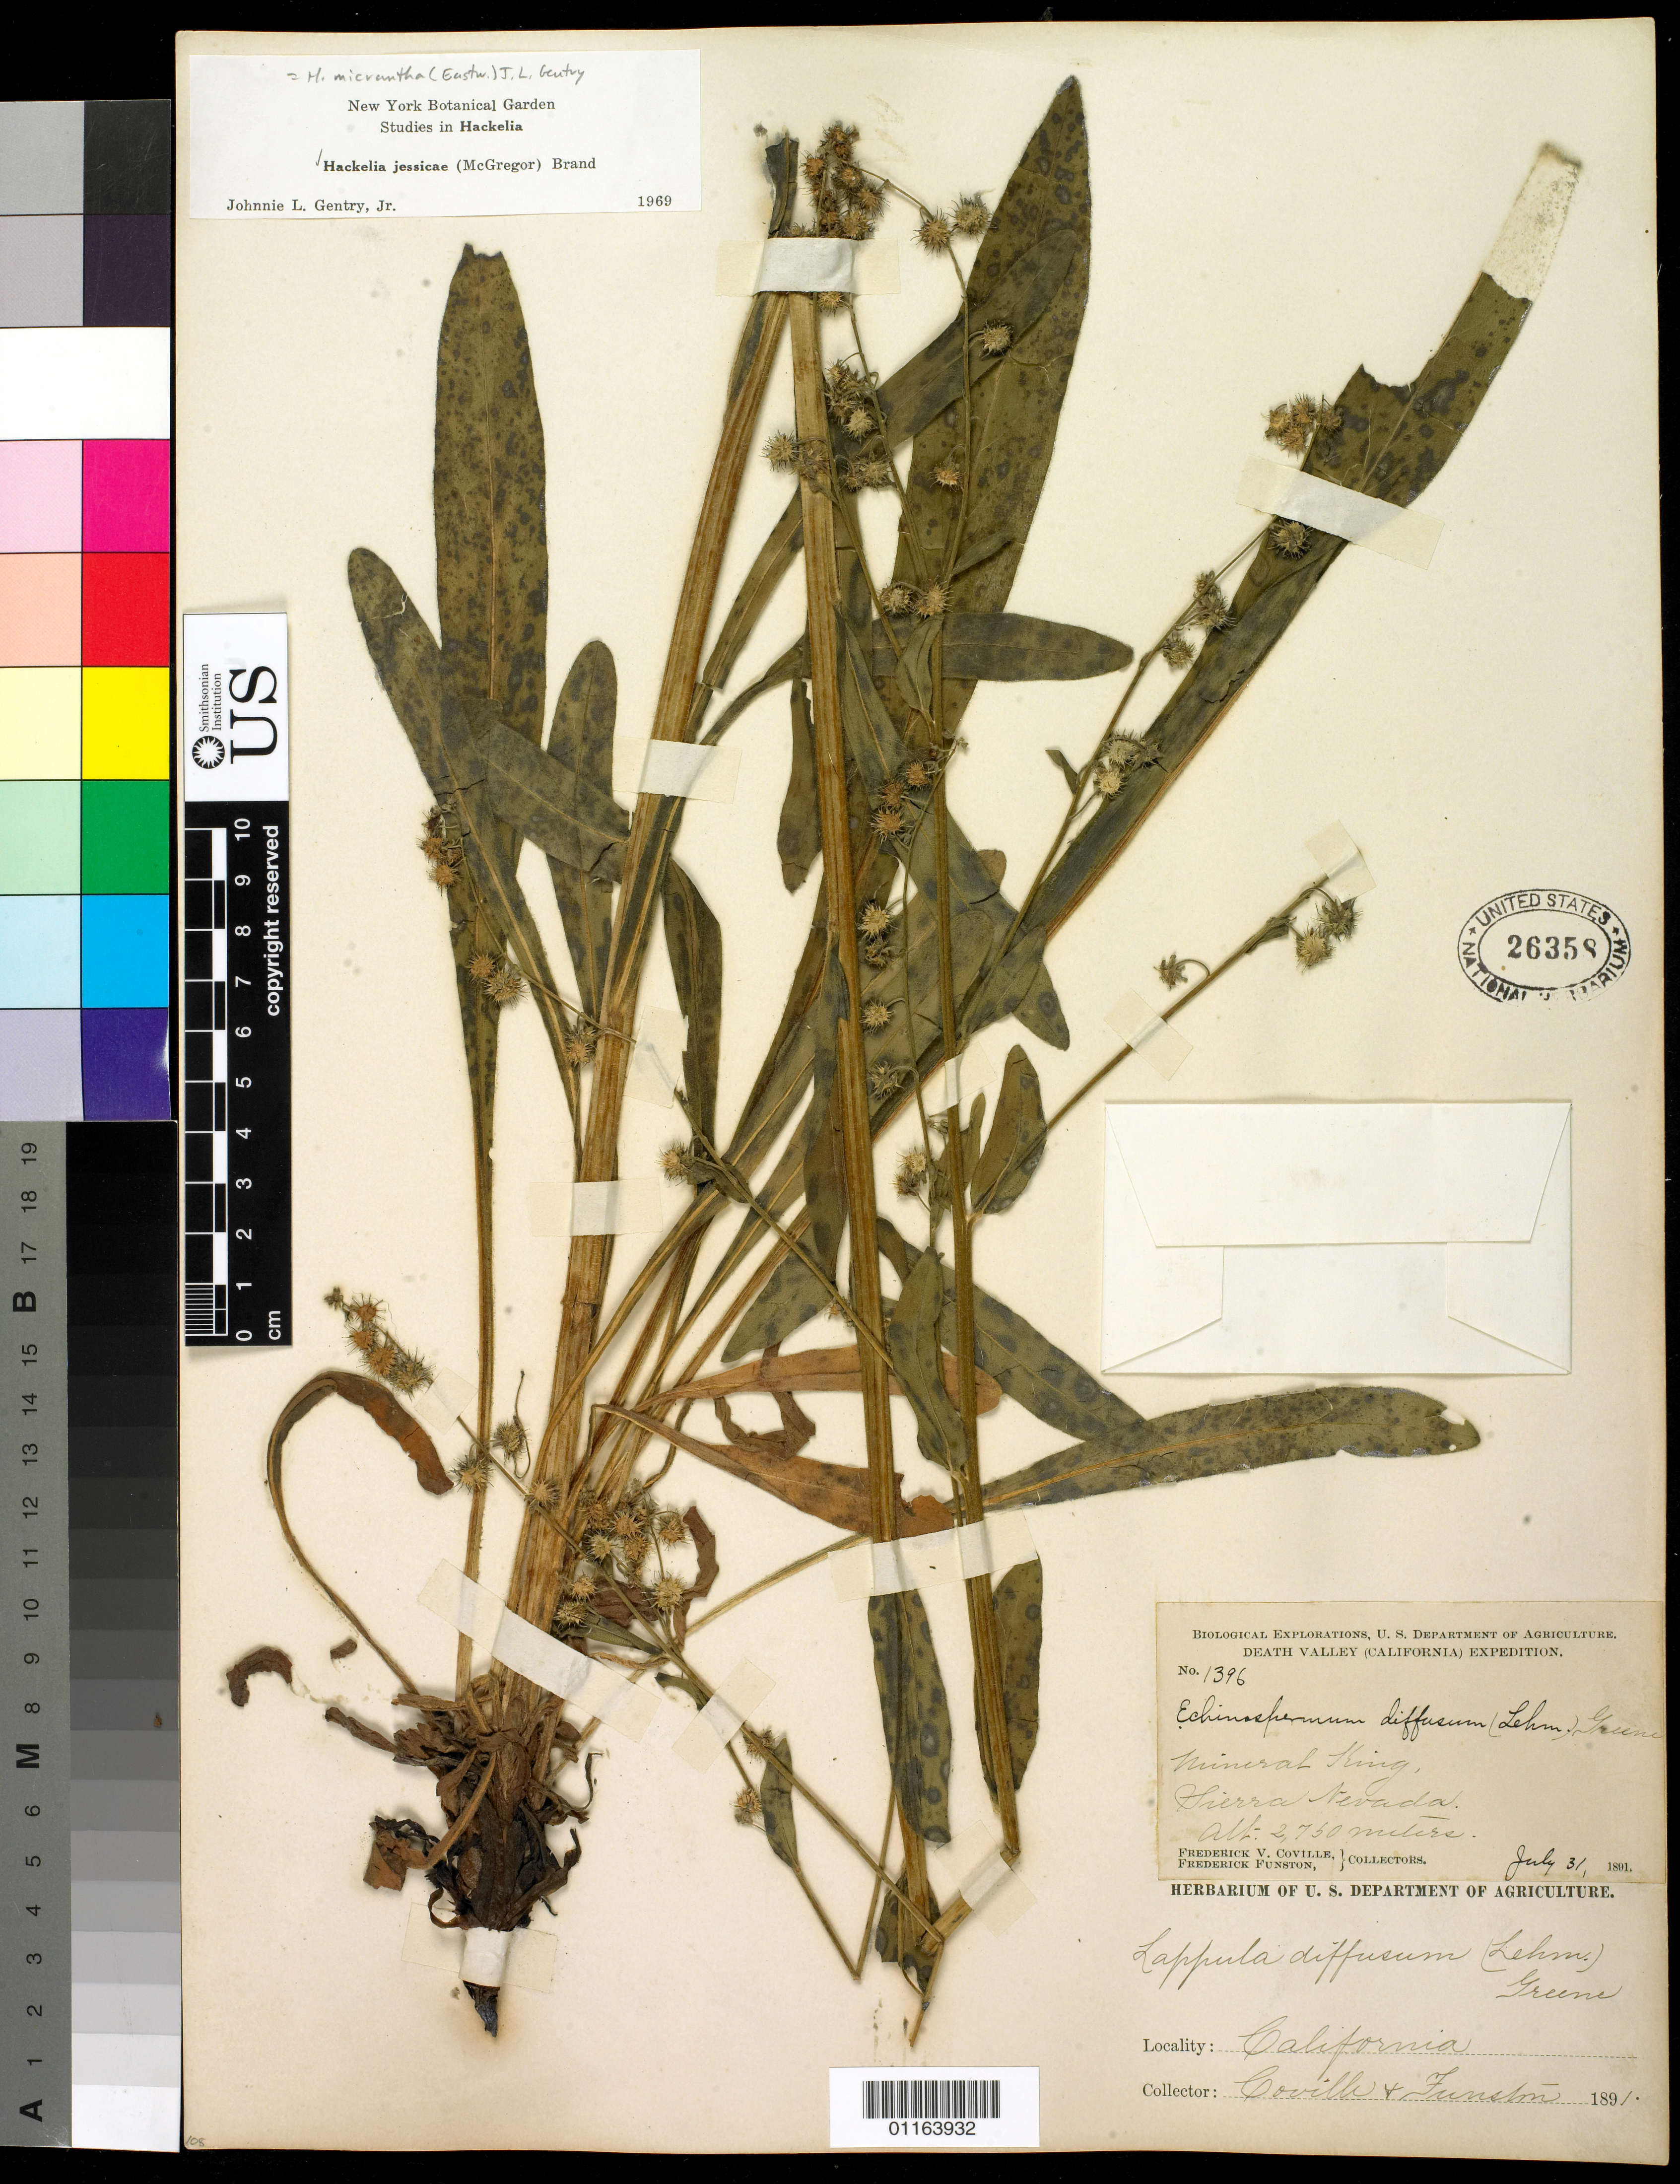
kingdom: Plantae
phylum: Tracheophyta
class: Magnoliopsida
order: Boraginales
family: Boraginaceae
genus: Hackelia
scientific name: Hackelia jessicae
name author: (E.A. McGregor) Brand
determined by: Gentry, J. L.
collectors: F. V. Coville & F. Funston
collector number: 1396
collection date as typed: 31 Jul 1891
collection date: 1891-07-31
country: United States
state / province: California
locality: Mineral King, Sierra Nevada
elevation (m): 2750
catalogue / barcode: US 26358